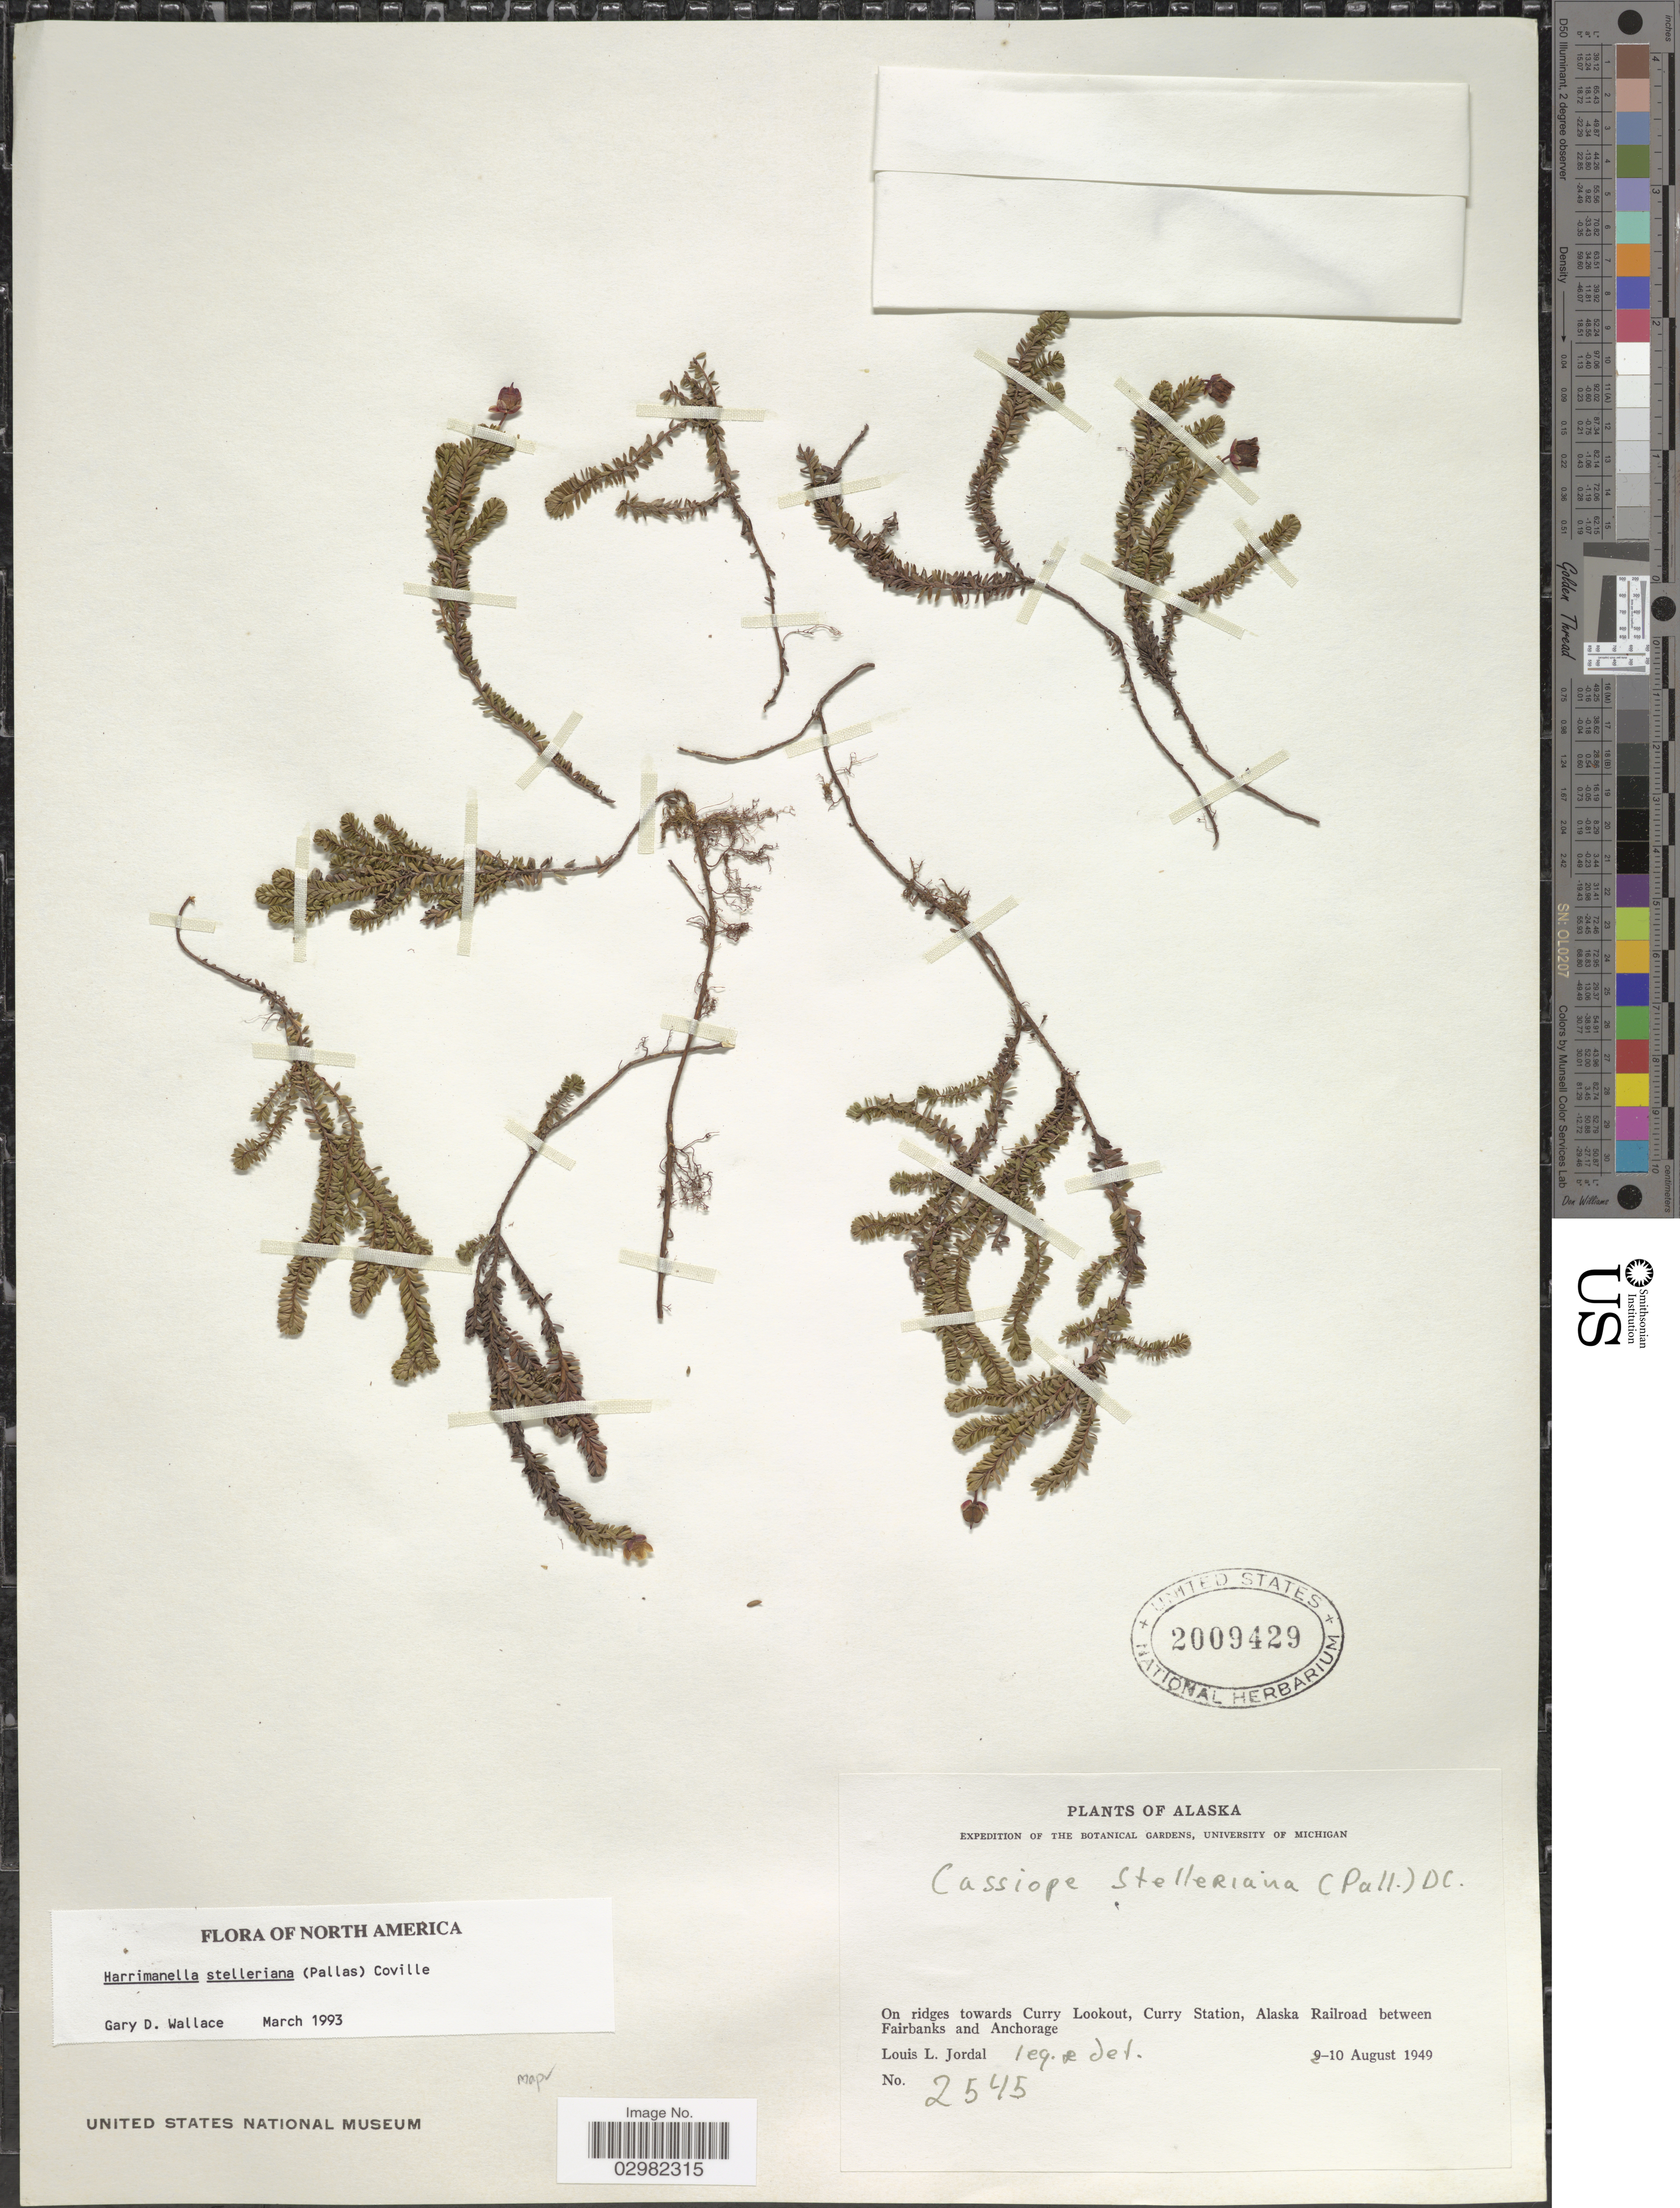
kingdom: Plantae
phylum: Tracheophyta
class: Magnoliopsida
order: Ericales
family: Ericaceae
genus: Harrimanella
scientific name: Harrimanella stelleriana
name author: (Pall.) Coville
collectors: L. Jordal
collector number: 2545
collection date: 1949-08-10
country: United States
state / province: Alaska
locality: On ridges towards Curry Lookout, Curry Station, Alaska Railroad between Fairbanks and Anchorage.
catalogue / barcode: US 2009429